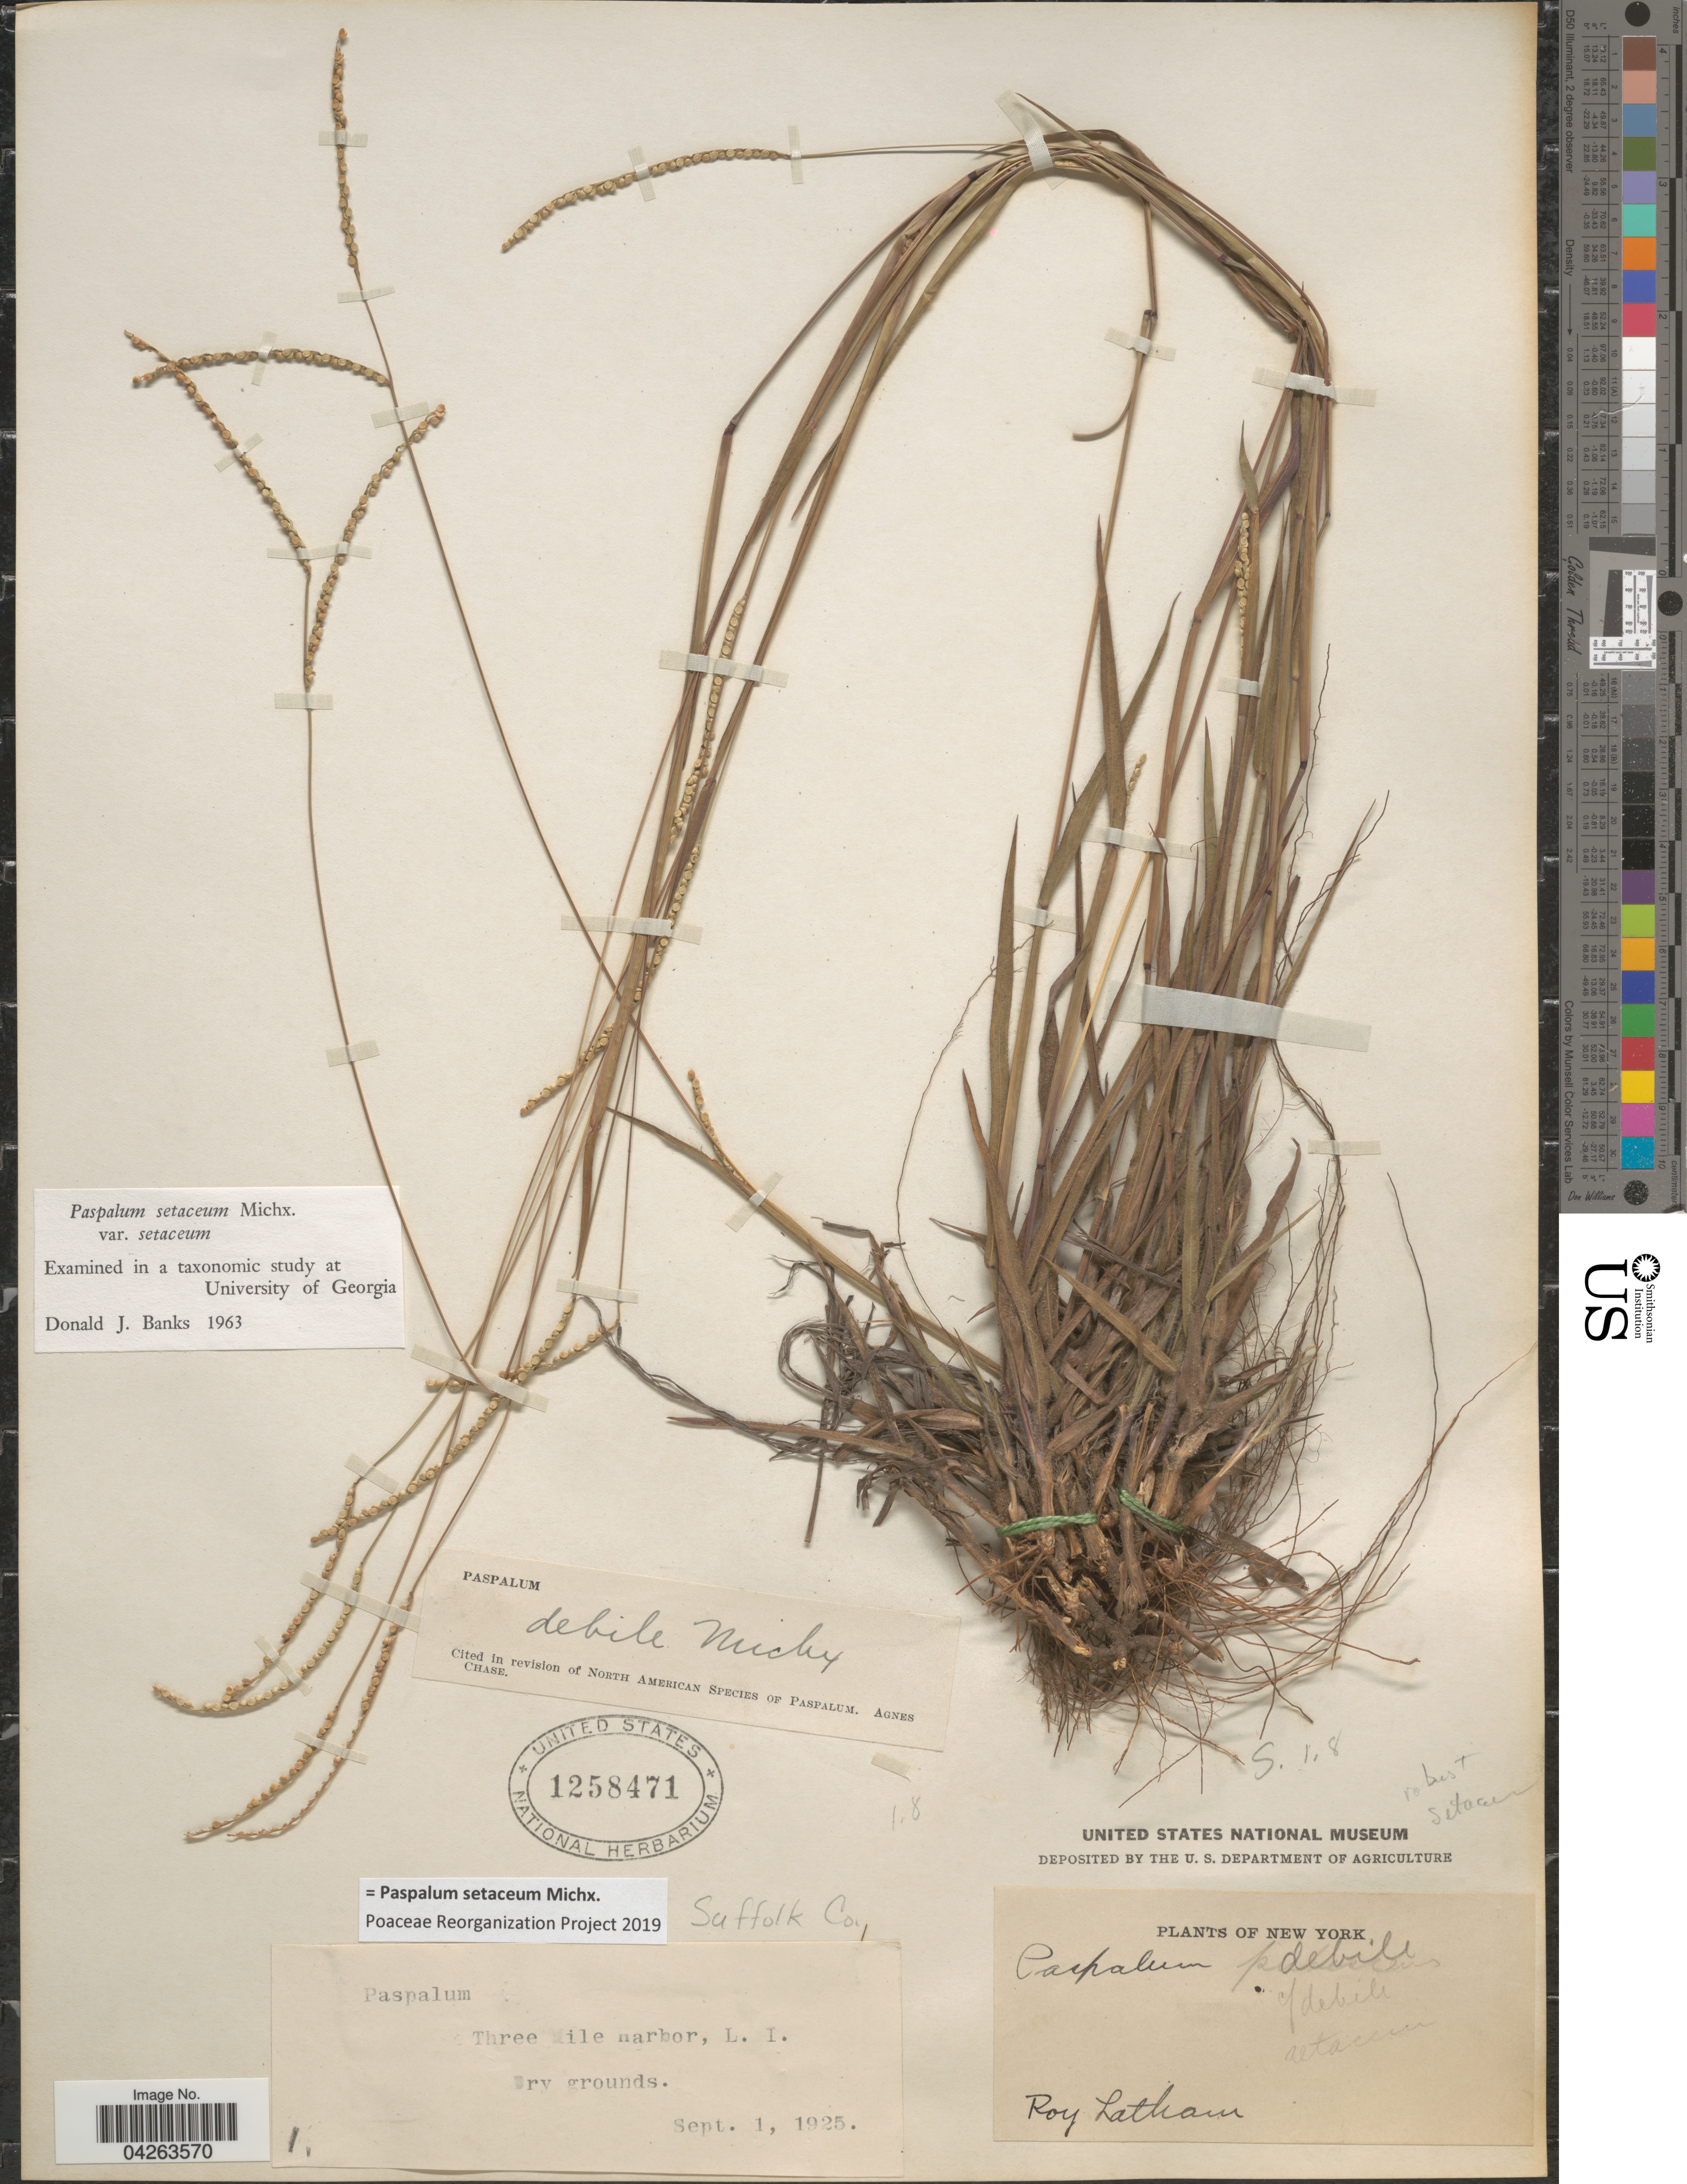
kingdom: Plantae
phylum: Tracheophyta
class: Liliopsida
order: Poales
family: Poaceae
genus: Paspalum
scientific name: Paspalum setaceum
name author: Michx.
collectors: R. Latham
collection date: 1925-09-01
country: United States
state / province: New York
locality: Suffolk Co. Three Mile harbor, L. I.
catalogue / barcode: US 1258471